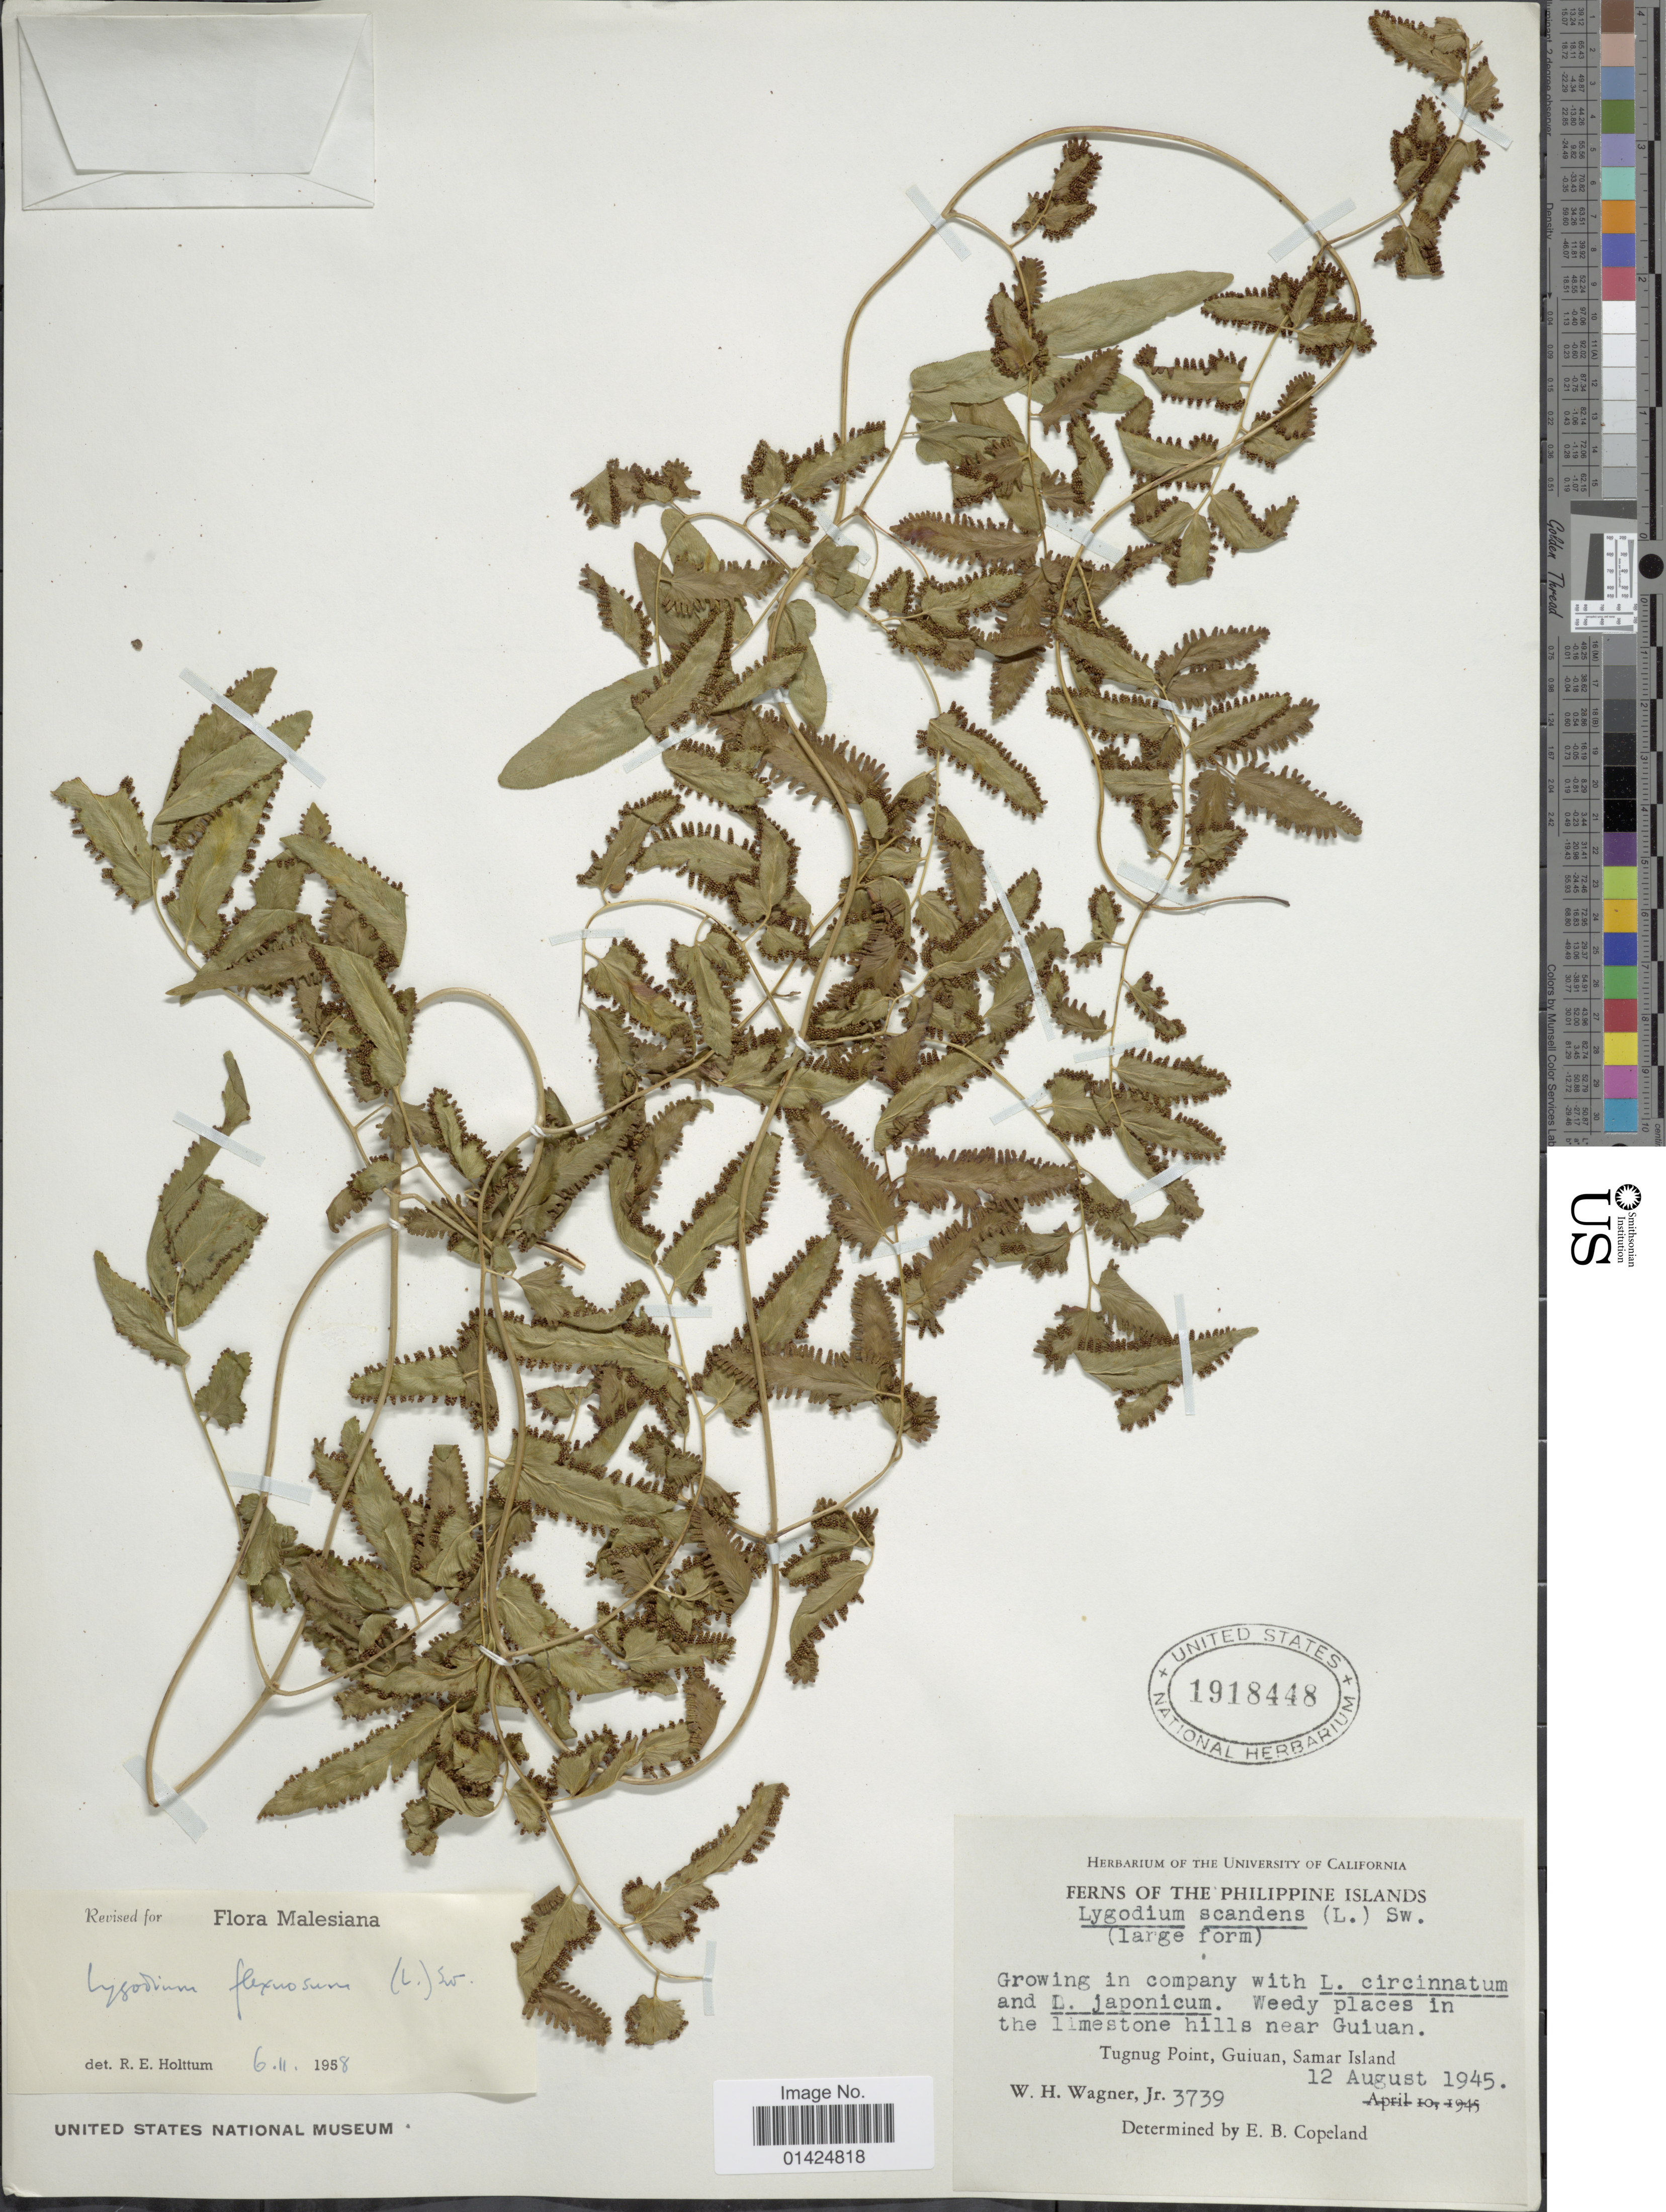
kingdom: Plantae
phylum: Tracheophyta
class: Polypodiopsida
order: Schizaeales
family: Lygodiaceae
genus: Lygodium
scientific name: Lygodium flexuosum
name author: Sw.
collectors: W. H. Wagner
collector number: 3739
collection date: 1945-08-12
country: Philippines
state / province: Eastern Visayas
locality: Weedy places in the limestone hills near Guiuan. Tugnug Point, Guiuan, Samar Island.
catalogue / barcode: US 1918448